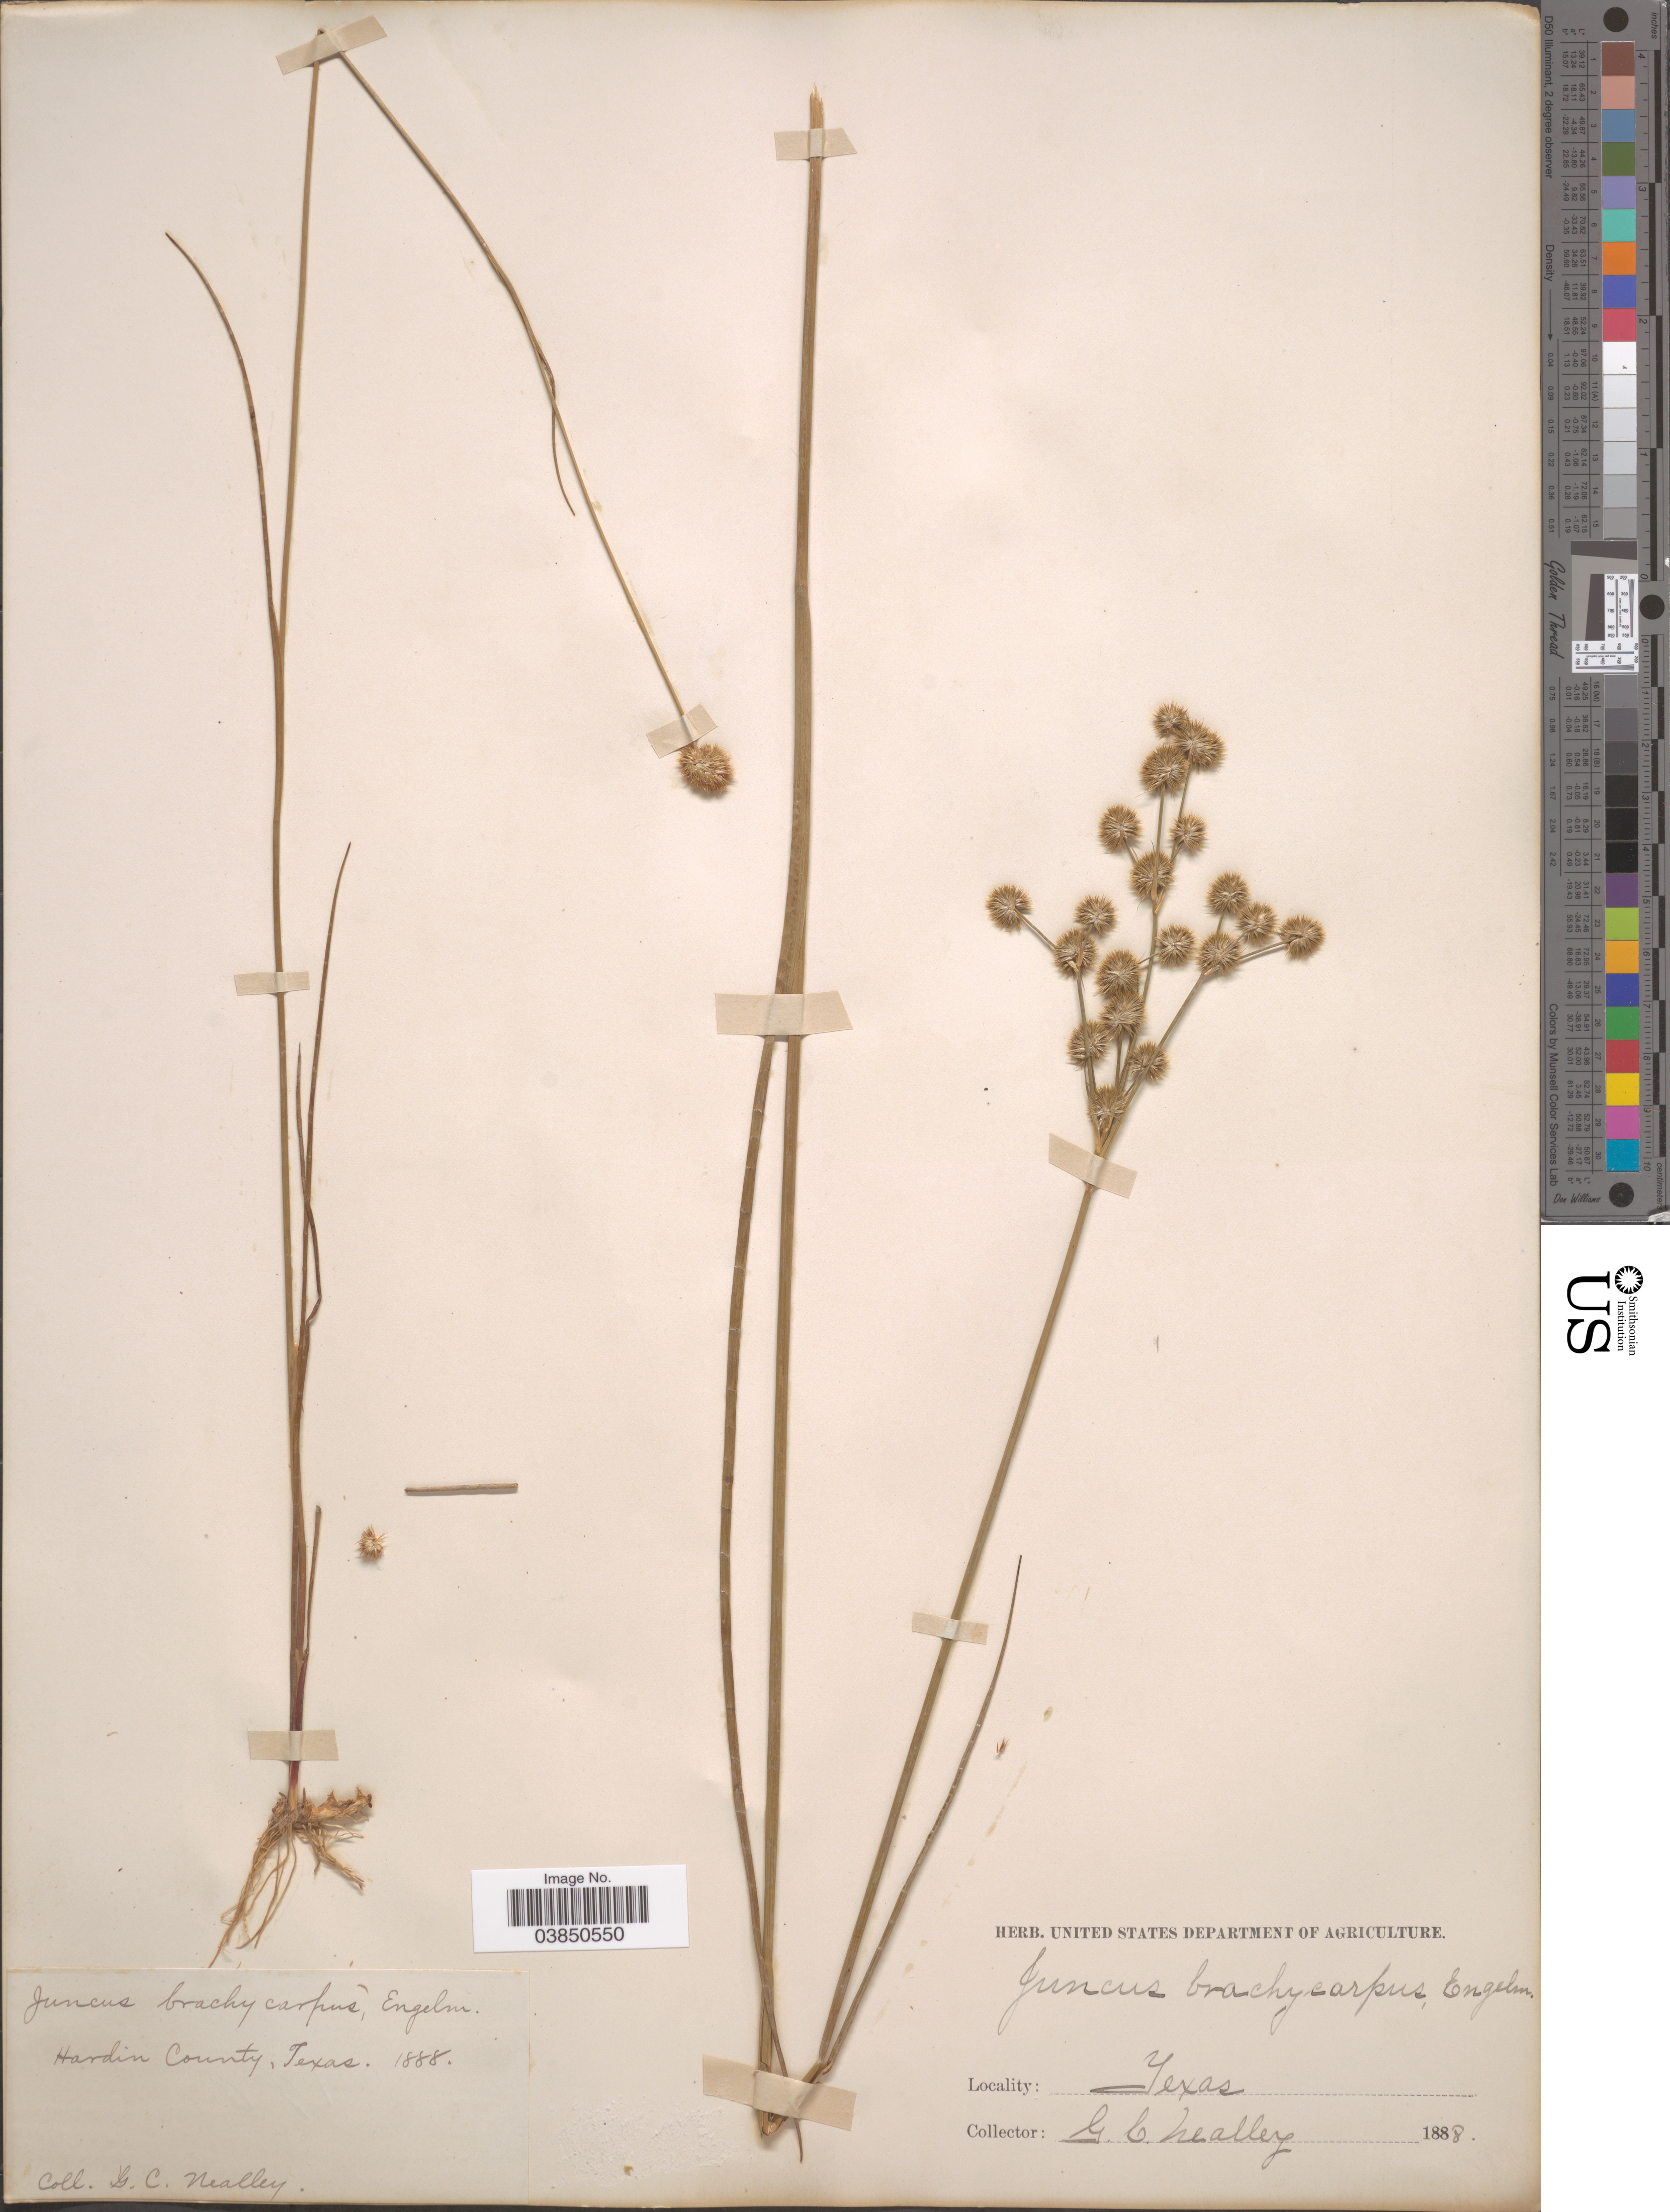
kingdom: Plantae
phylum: Tracheophyta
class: Liliopsida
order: Poales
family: Juncaceae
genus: Juncus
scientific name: Juncus brachycarpus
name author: Engelm.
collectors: G. C. Nealley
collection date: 1888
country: United States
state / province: Texas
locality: Hardin County.